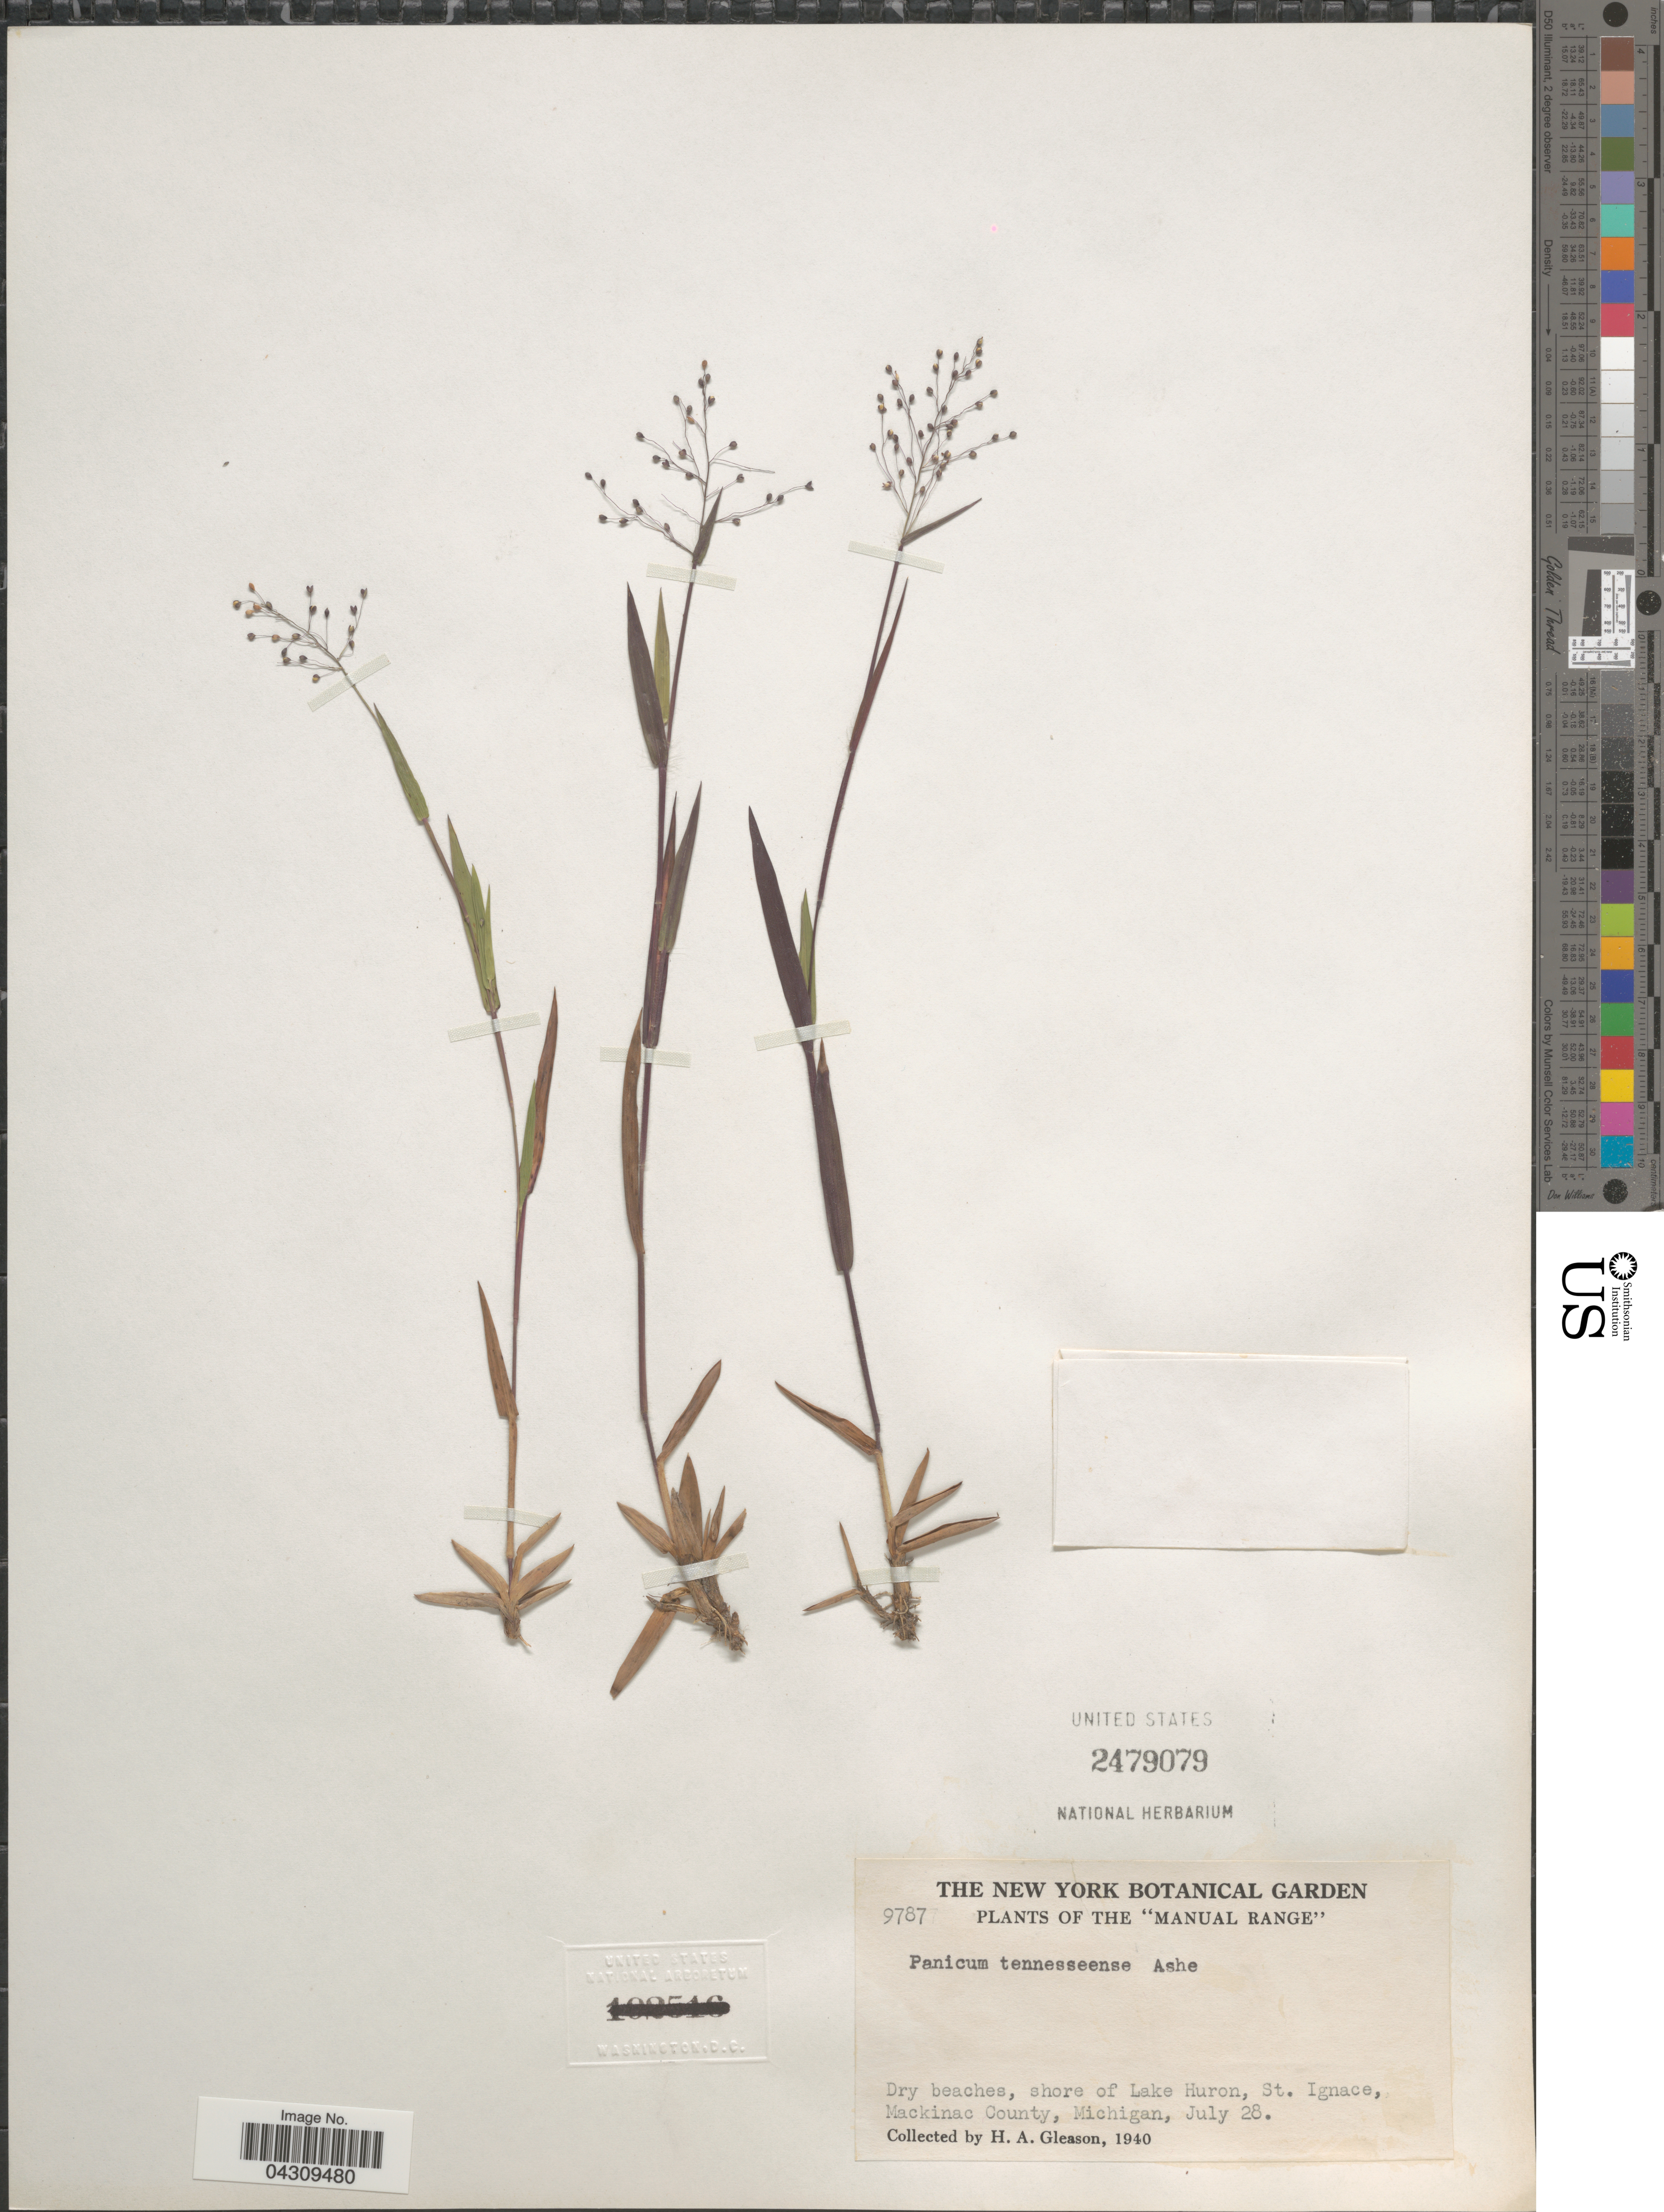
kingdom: Plantae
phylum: Tracheophyta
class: Liliopsida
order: Poales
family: Poaceae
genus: Dichanthelium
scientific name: Dichanthelium acuminatum var. acuminatum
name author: (Sw.) Gould & C.A. Clark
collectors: H. A. Gleason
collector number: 9787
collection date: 1940-07-28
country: United States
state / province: Michigan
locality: The "Manual Range". Dry beaches, shore of Lake Huron, St. Ignace, Mackinac County.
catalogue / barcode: US 2479079